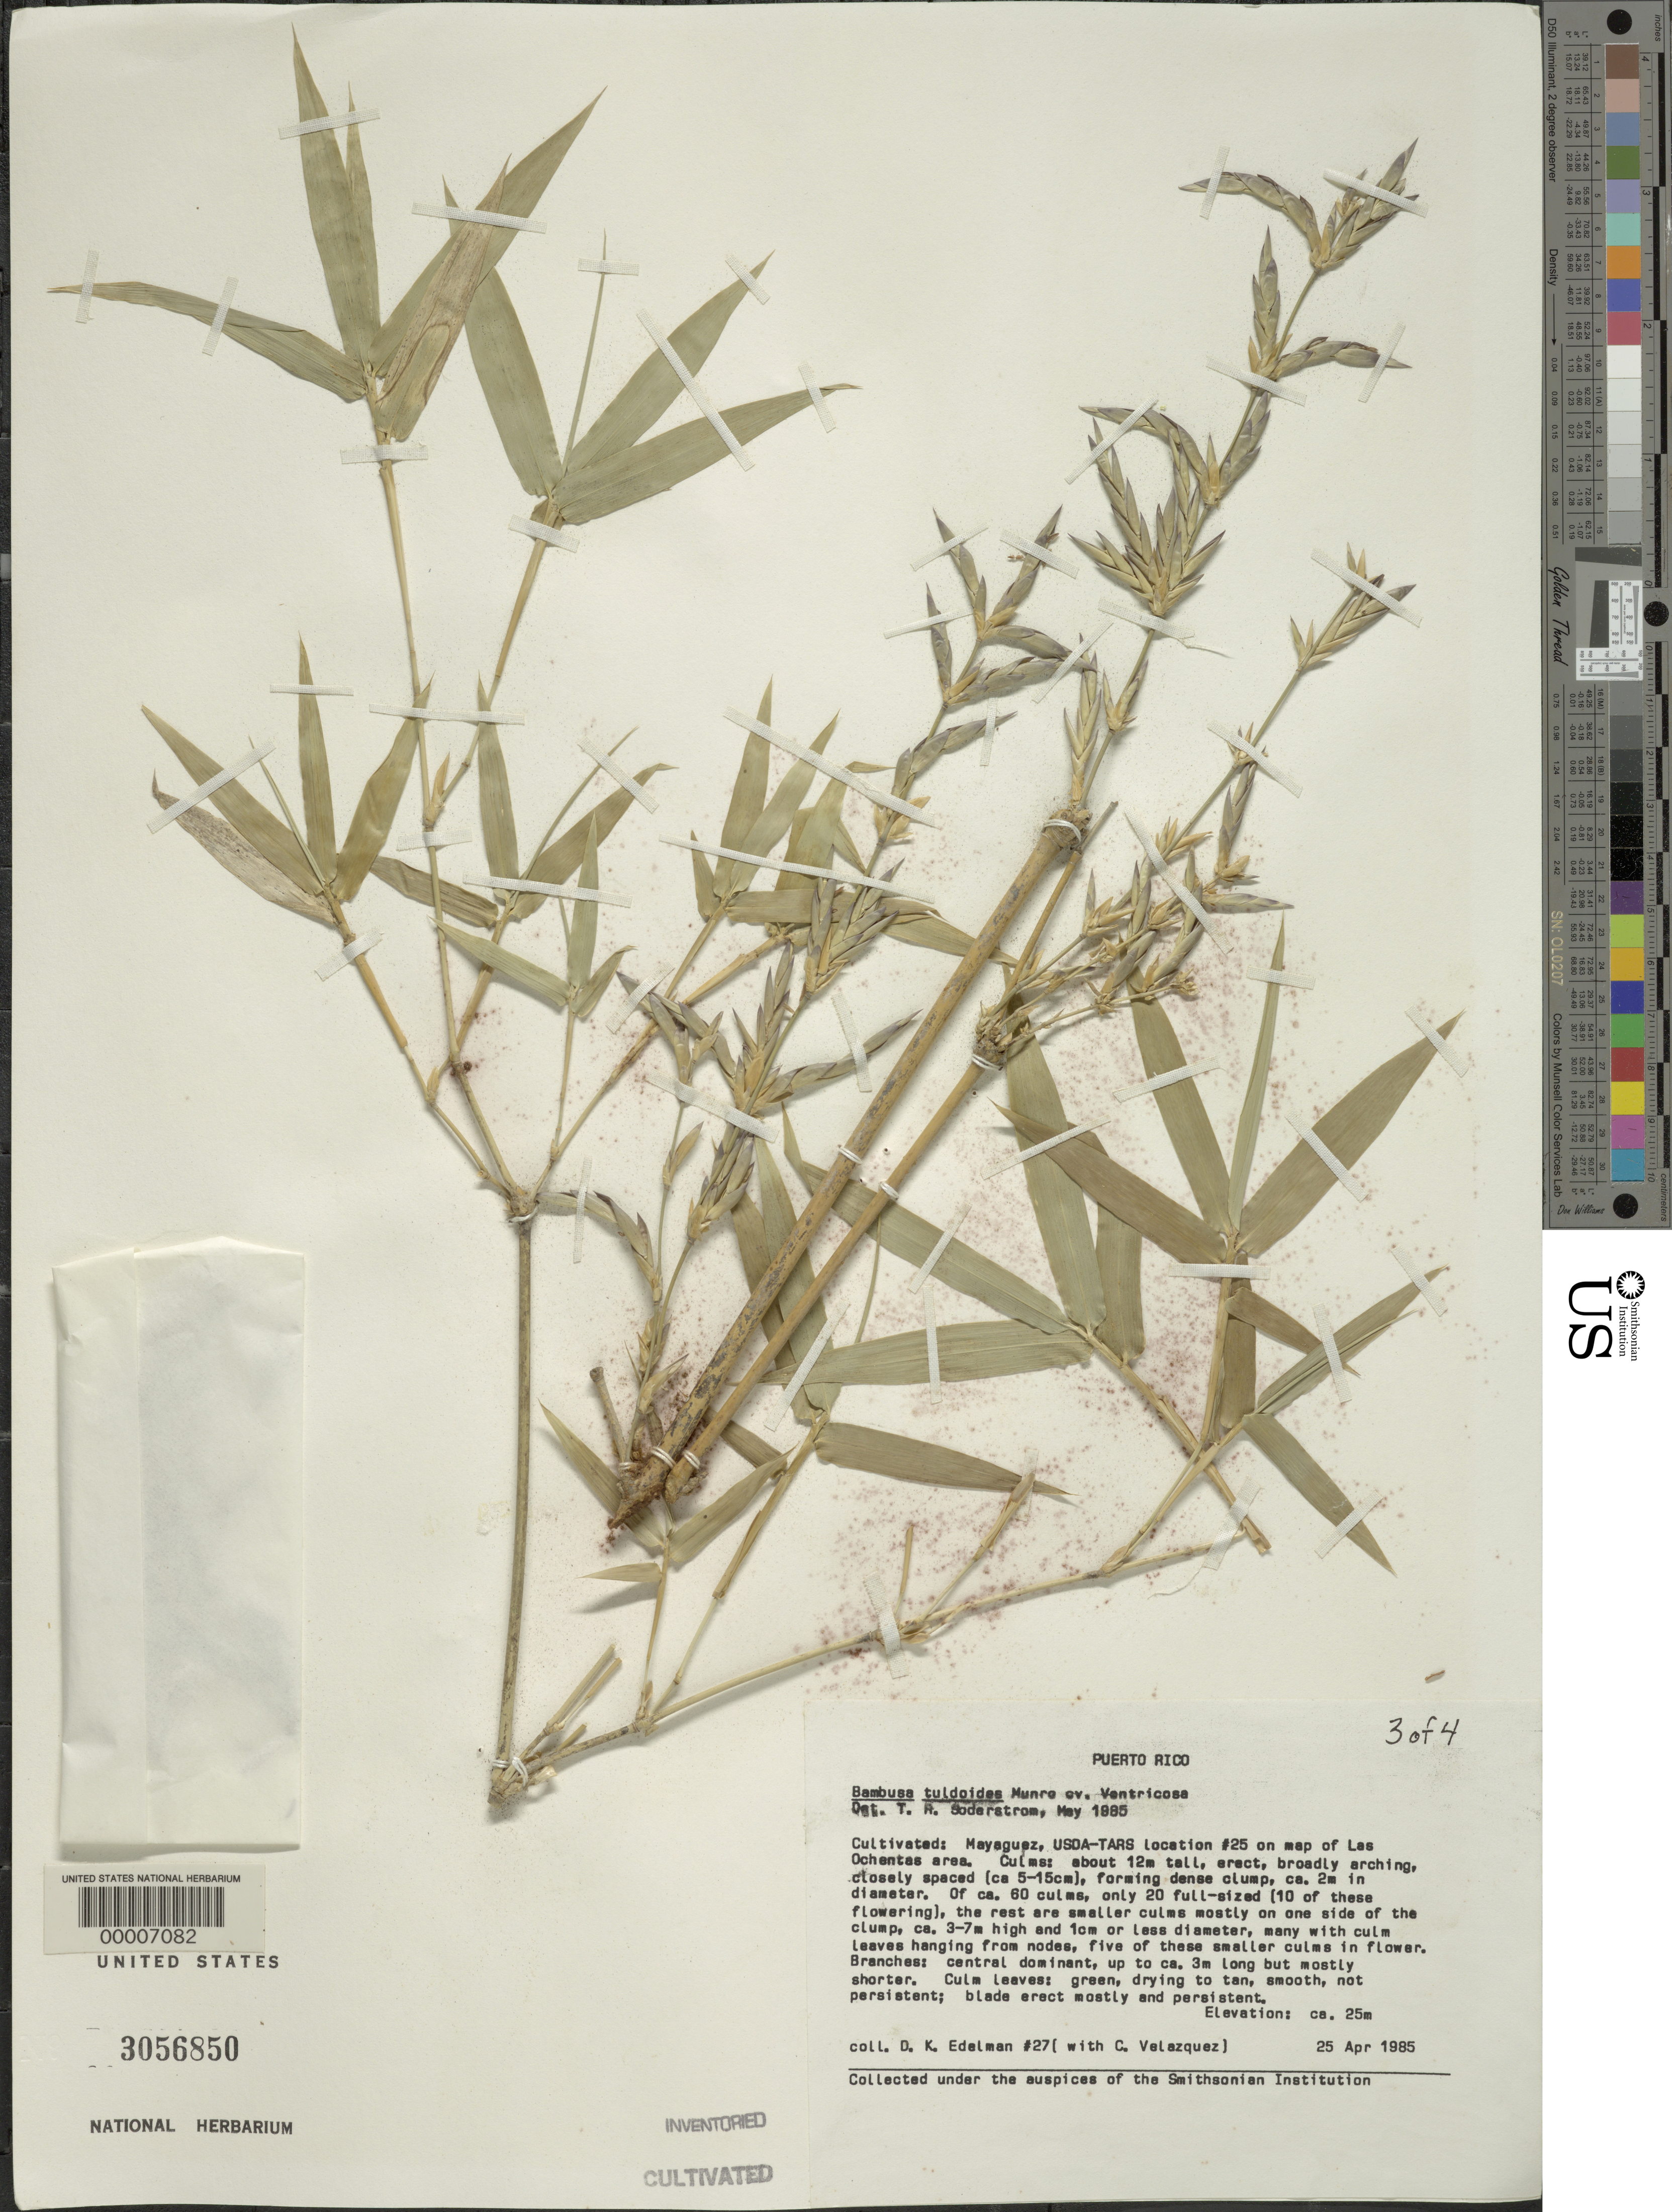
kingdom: Plantae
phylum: Tracheophyta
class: Liliopsida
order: Poales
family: Poaceae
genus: Bambusa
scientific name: Bambusa tuldoides var. ventricosa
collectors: D. Edelman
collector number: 27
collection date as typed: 25 Apr 1985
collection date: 1985-04-25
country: Puerto Rico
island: Greater Antilles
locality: Mayaguez, usda-tars, location 19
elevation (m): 25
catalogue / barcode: US 3056850